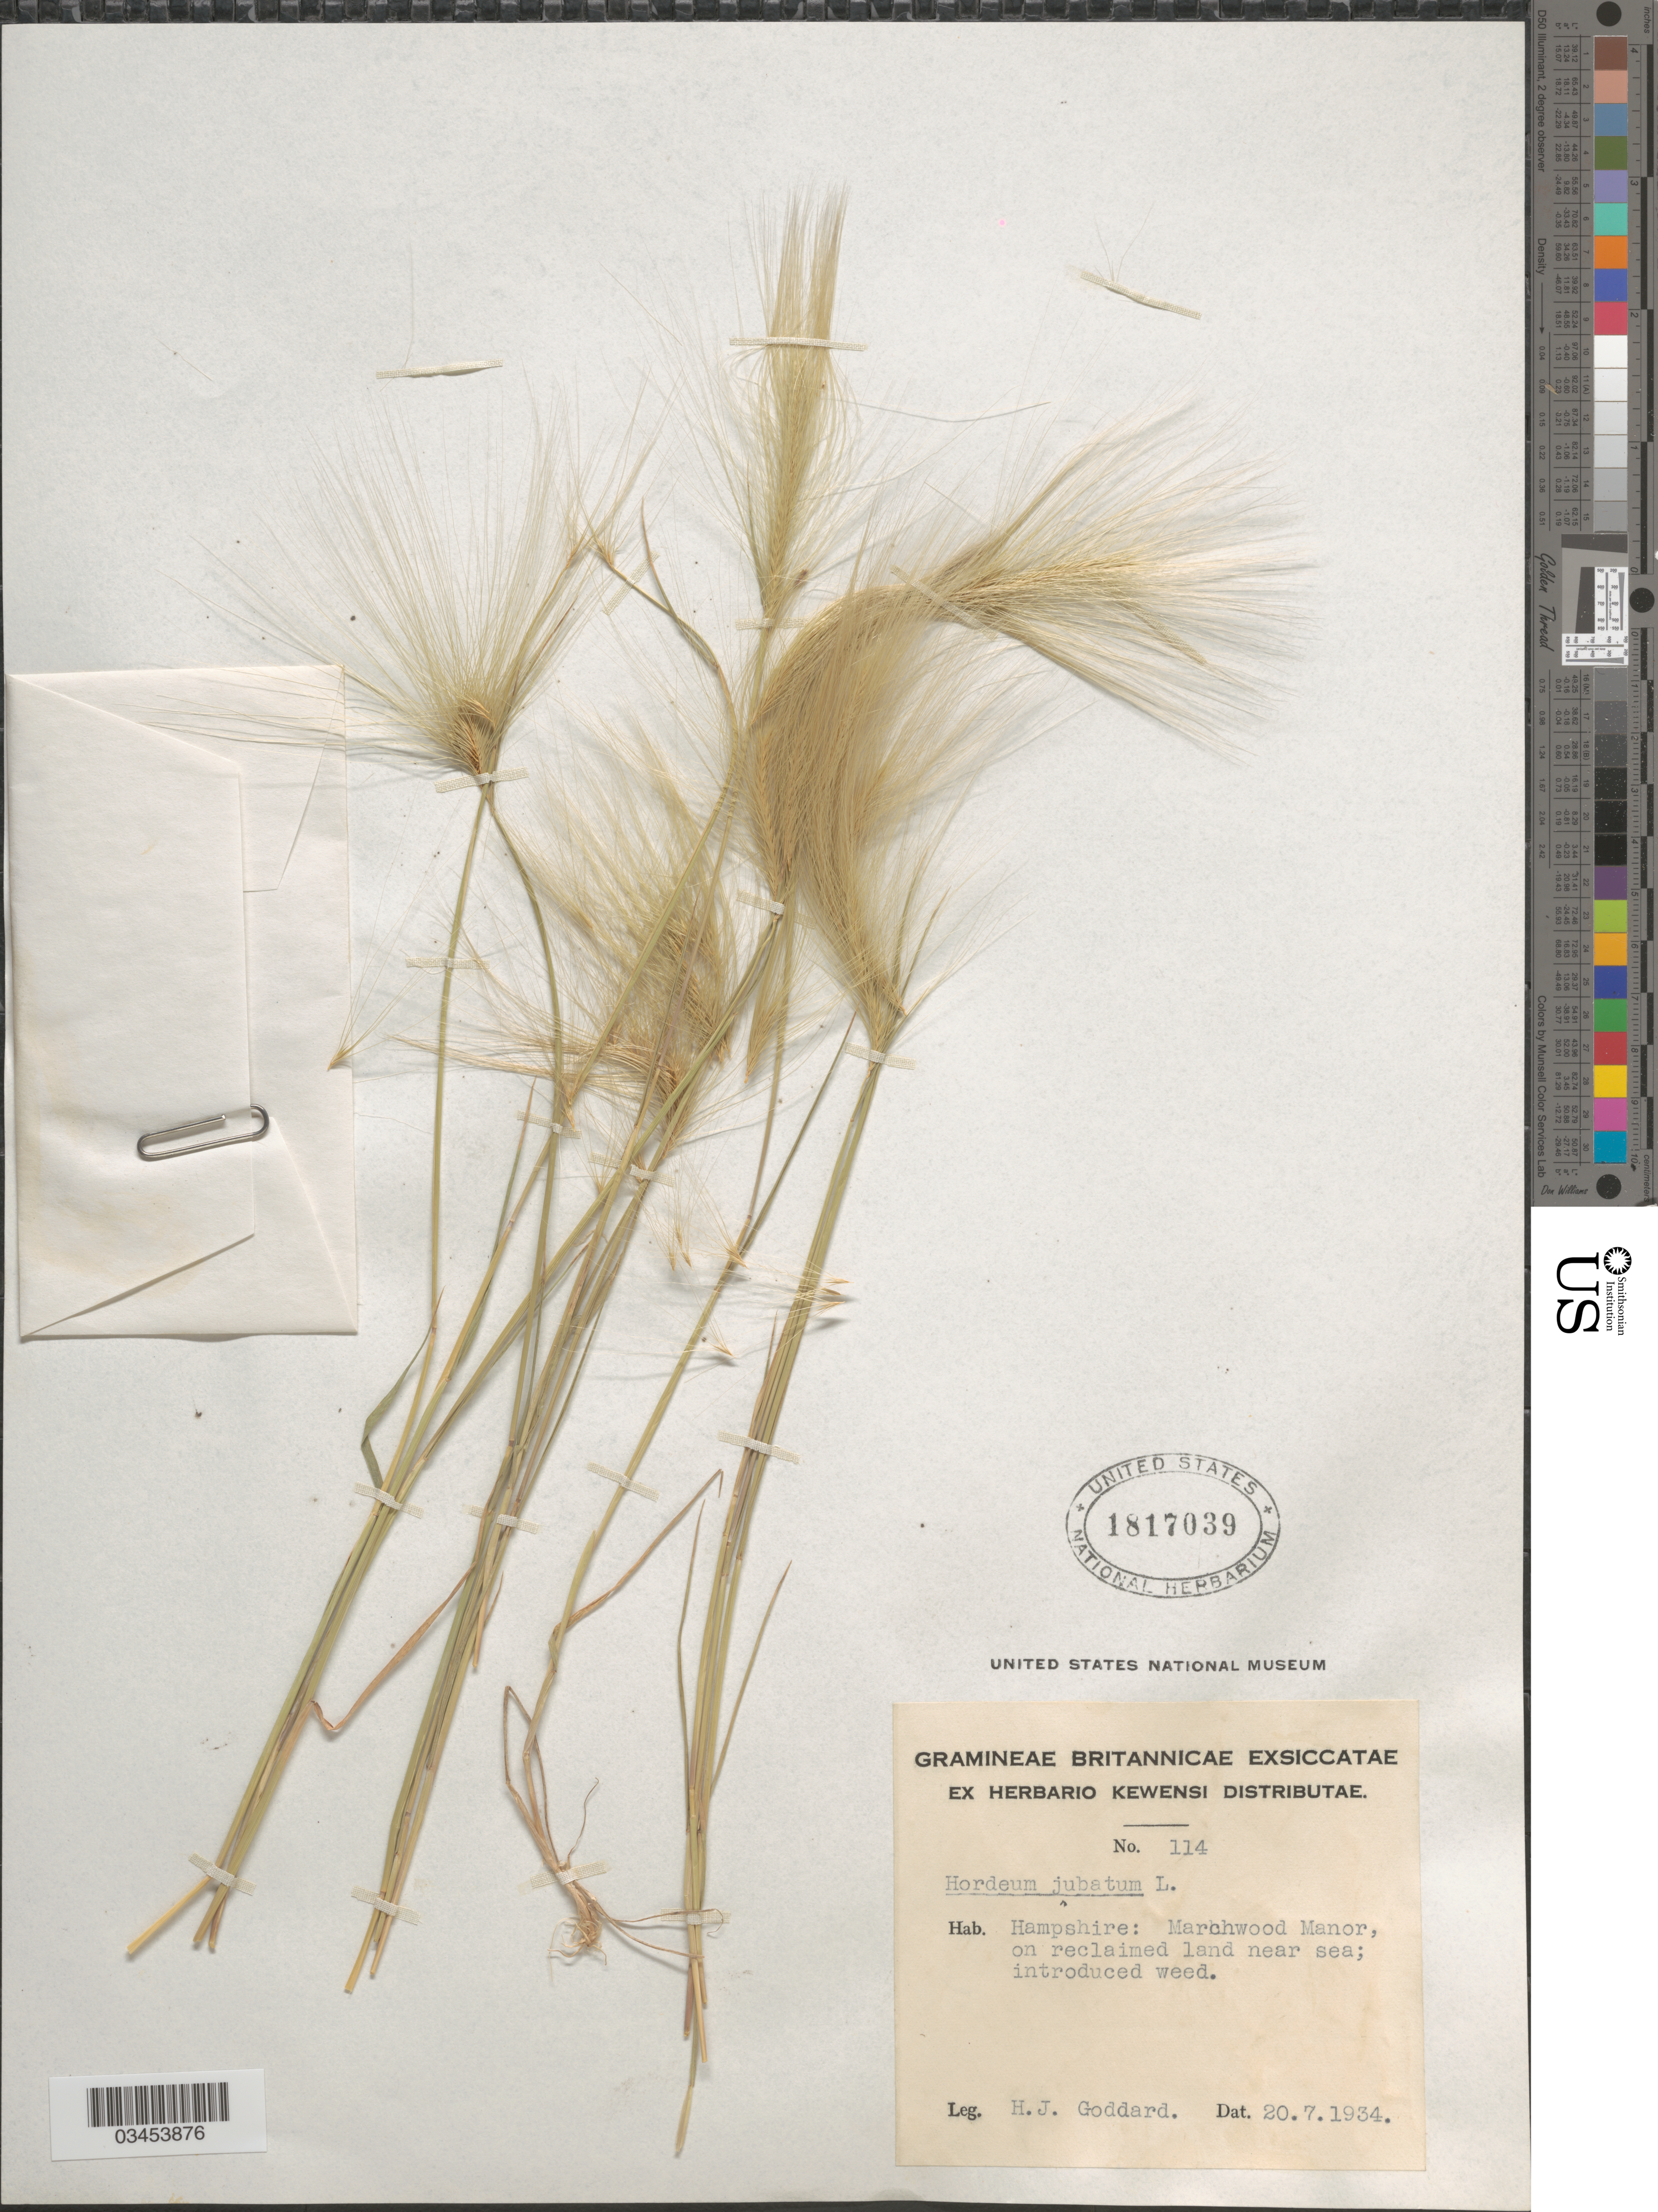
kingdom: Plantae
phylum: Tracheophyta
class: Liliopsida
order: Poales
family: Poaceae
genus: Hordeum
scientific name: Hordeum jubatum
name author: L.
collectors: H. Goddard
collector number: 114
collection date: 1934-07-20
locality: Hampshire: Marchwood Manor, on reclaimed land near sea.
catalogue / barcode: US 1817039